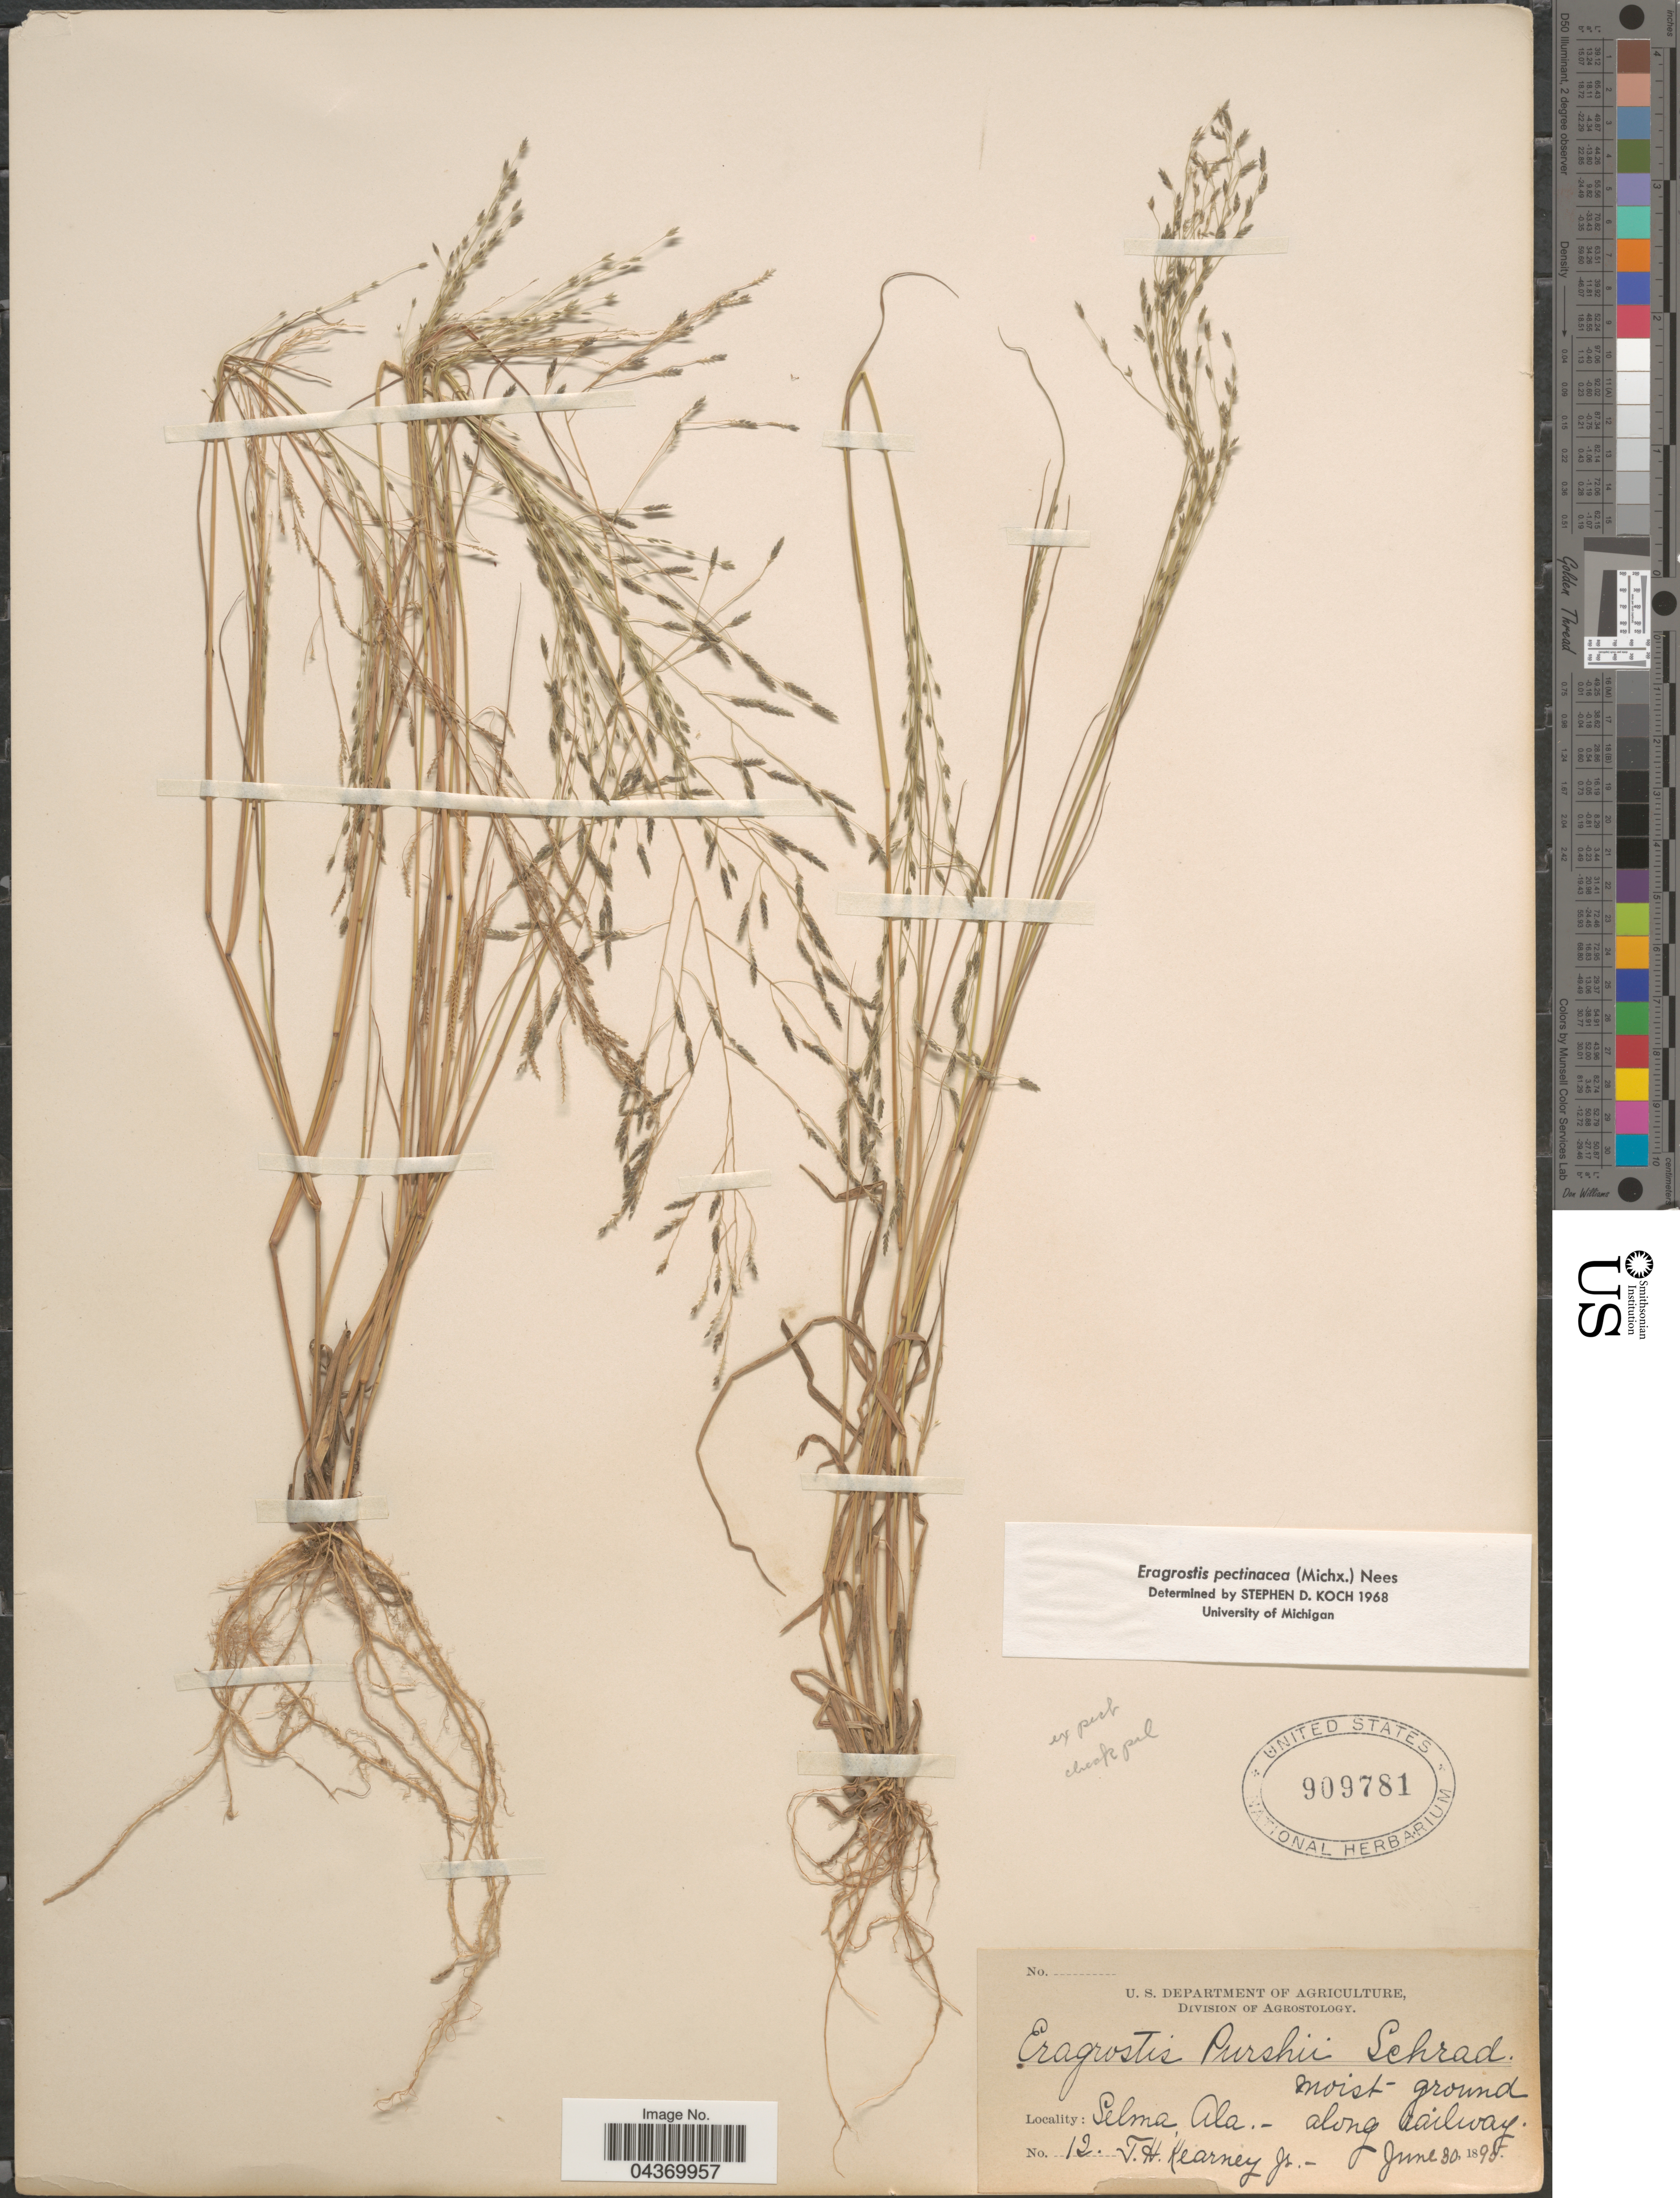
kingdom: Plantae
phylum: Tracheophyta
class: Liliopsida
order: Poales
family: Poaceae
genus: Eragrostis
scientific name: Eragrostis pectinacea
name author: (Michx.) Nees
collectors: T. H. Kearney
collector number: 12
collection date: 1895-06-30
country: United States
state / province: Alabama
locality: Selma, along railway.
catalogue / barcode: US 909781